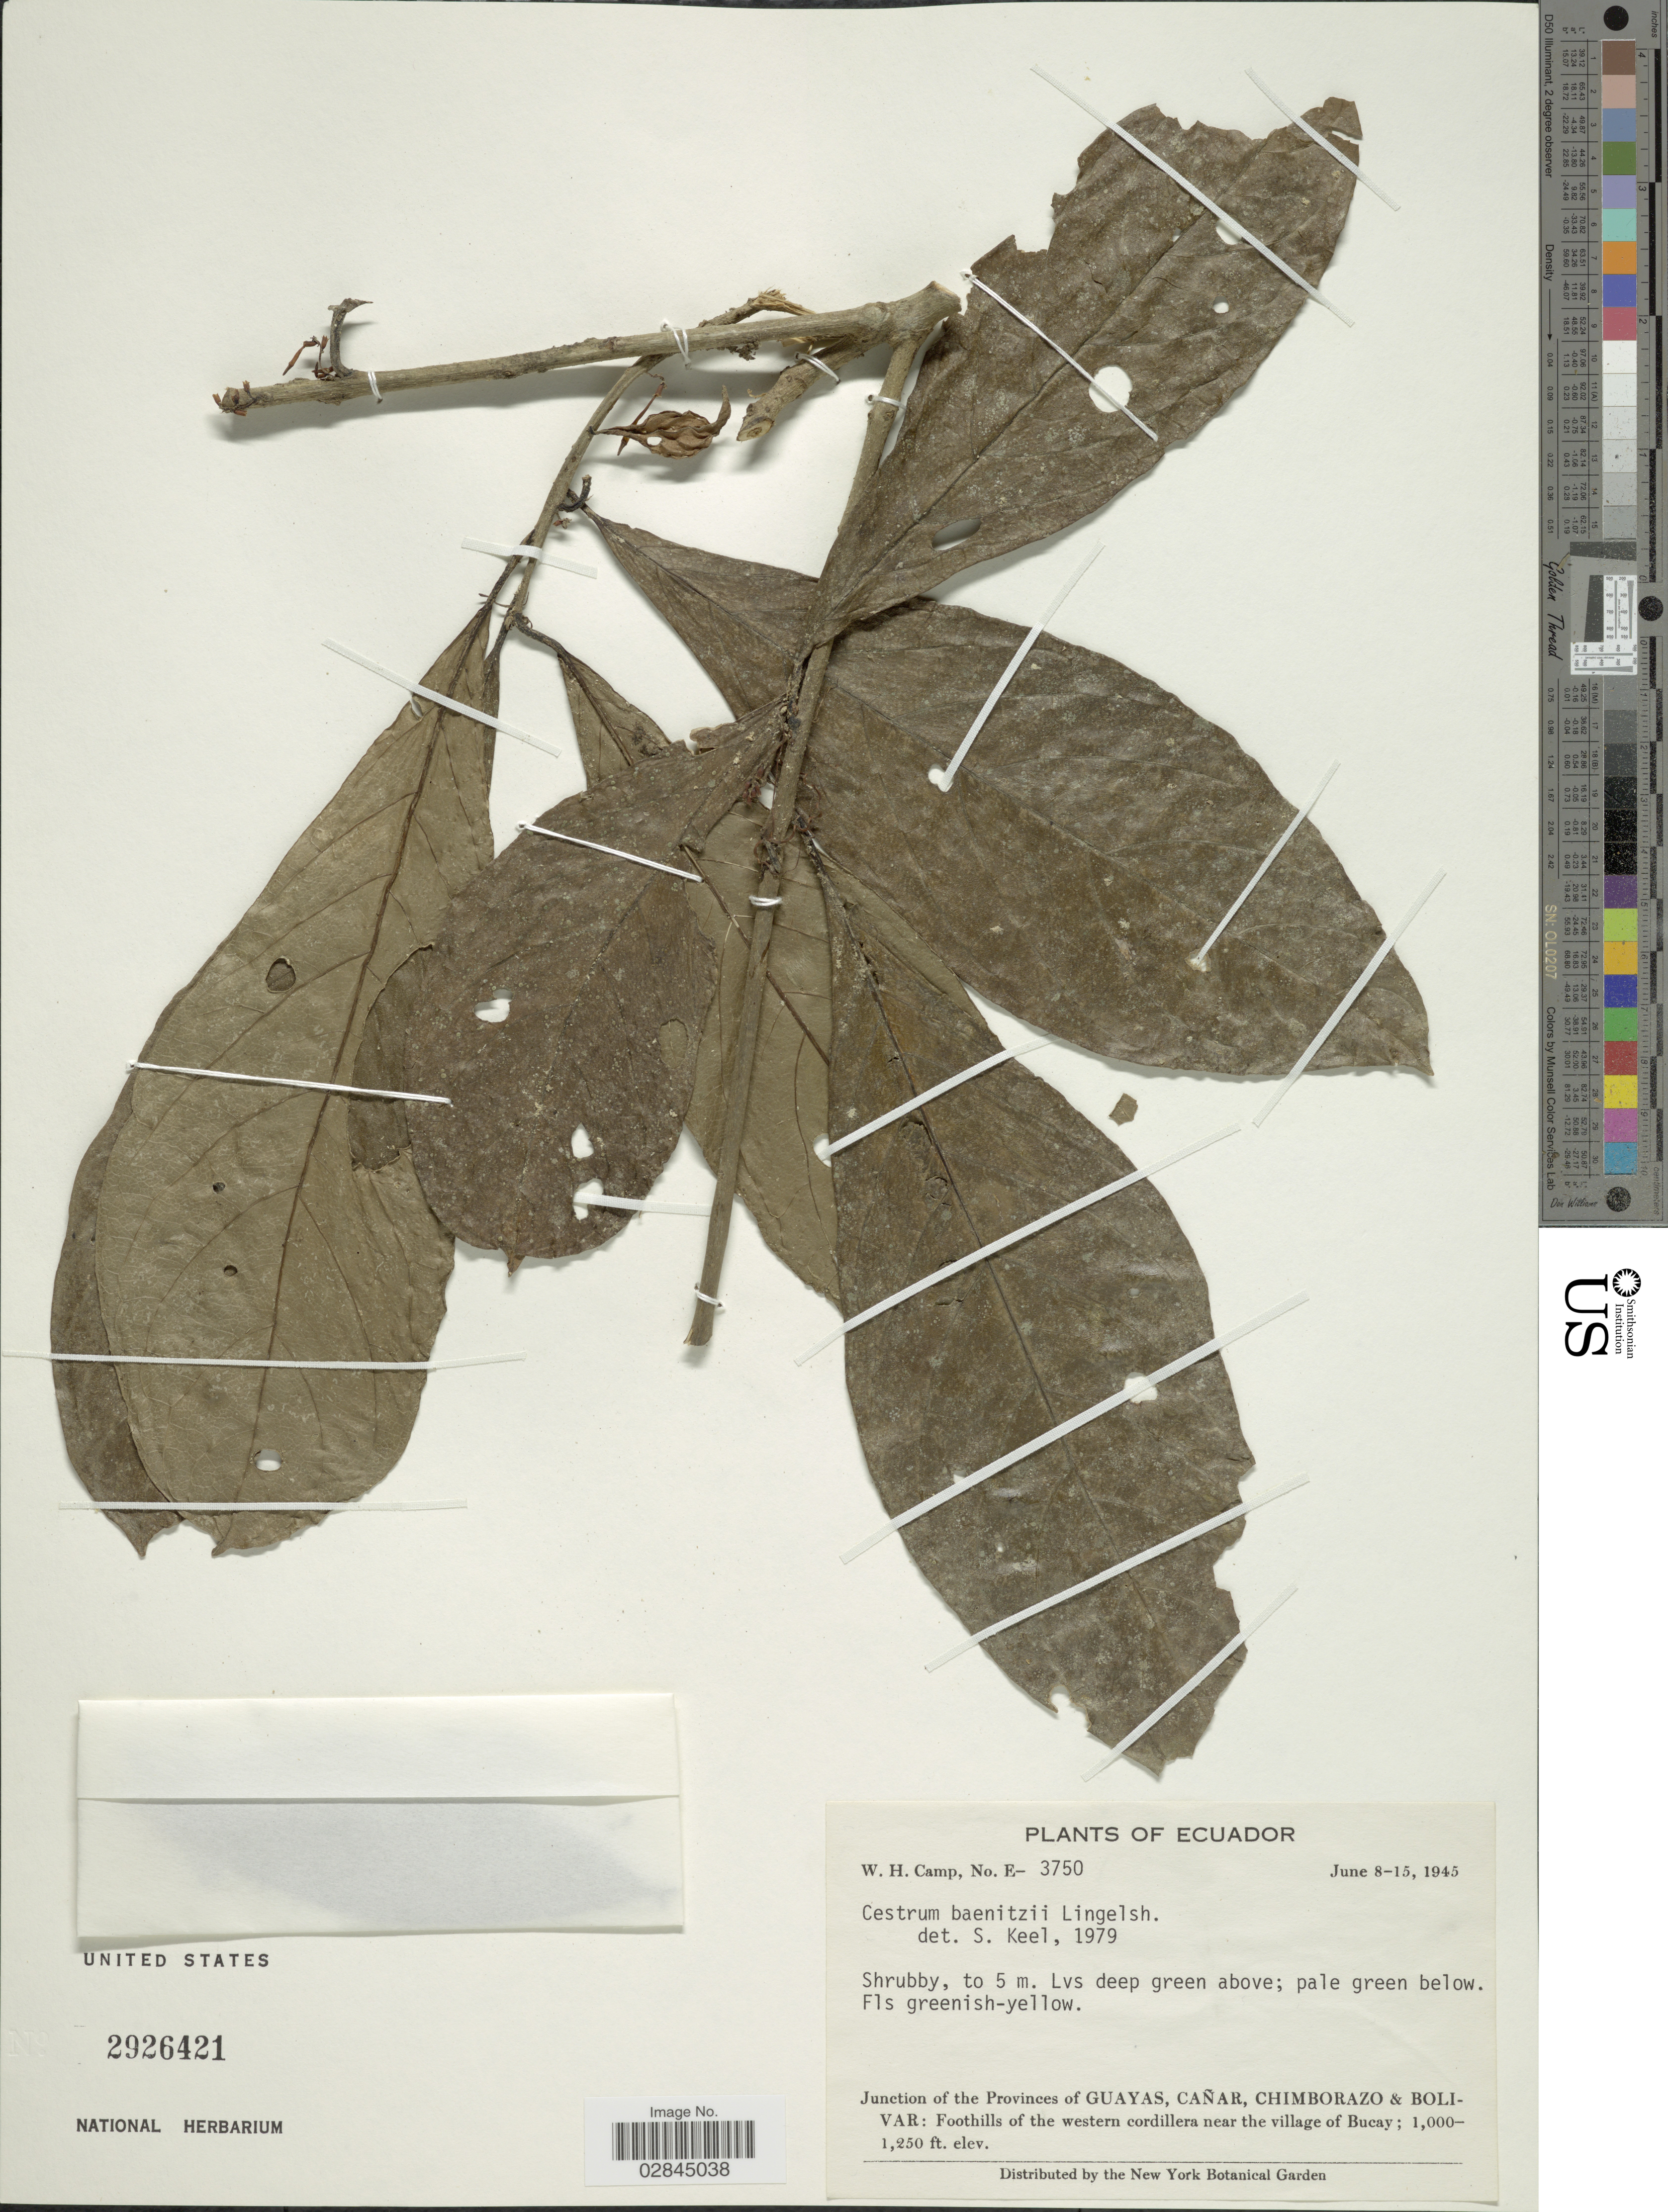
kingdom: Plantae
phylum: Tracheophyta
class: Magnoliopsida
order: Solanales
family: Solanaceae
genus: Cestrum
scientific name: Cestrum schlechtendahlii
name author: G. Don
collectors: W. H. Camp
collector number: E-3750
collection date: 1945-06-08/1945-06-15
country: Ecuador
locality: Junction of the Provinces of Guayas, Cañar, Chimborazo & Bolivar: Foothills of the western cordillera near the village Bucay.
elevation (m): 305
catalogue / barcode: US 2926421